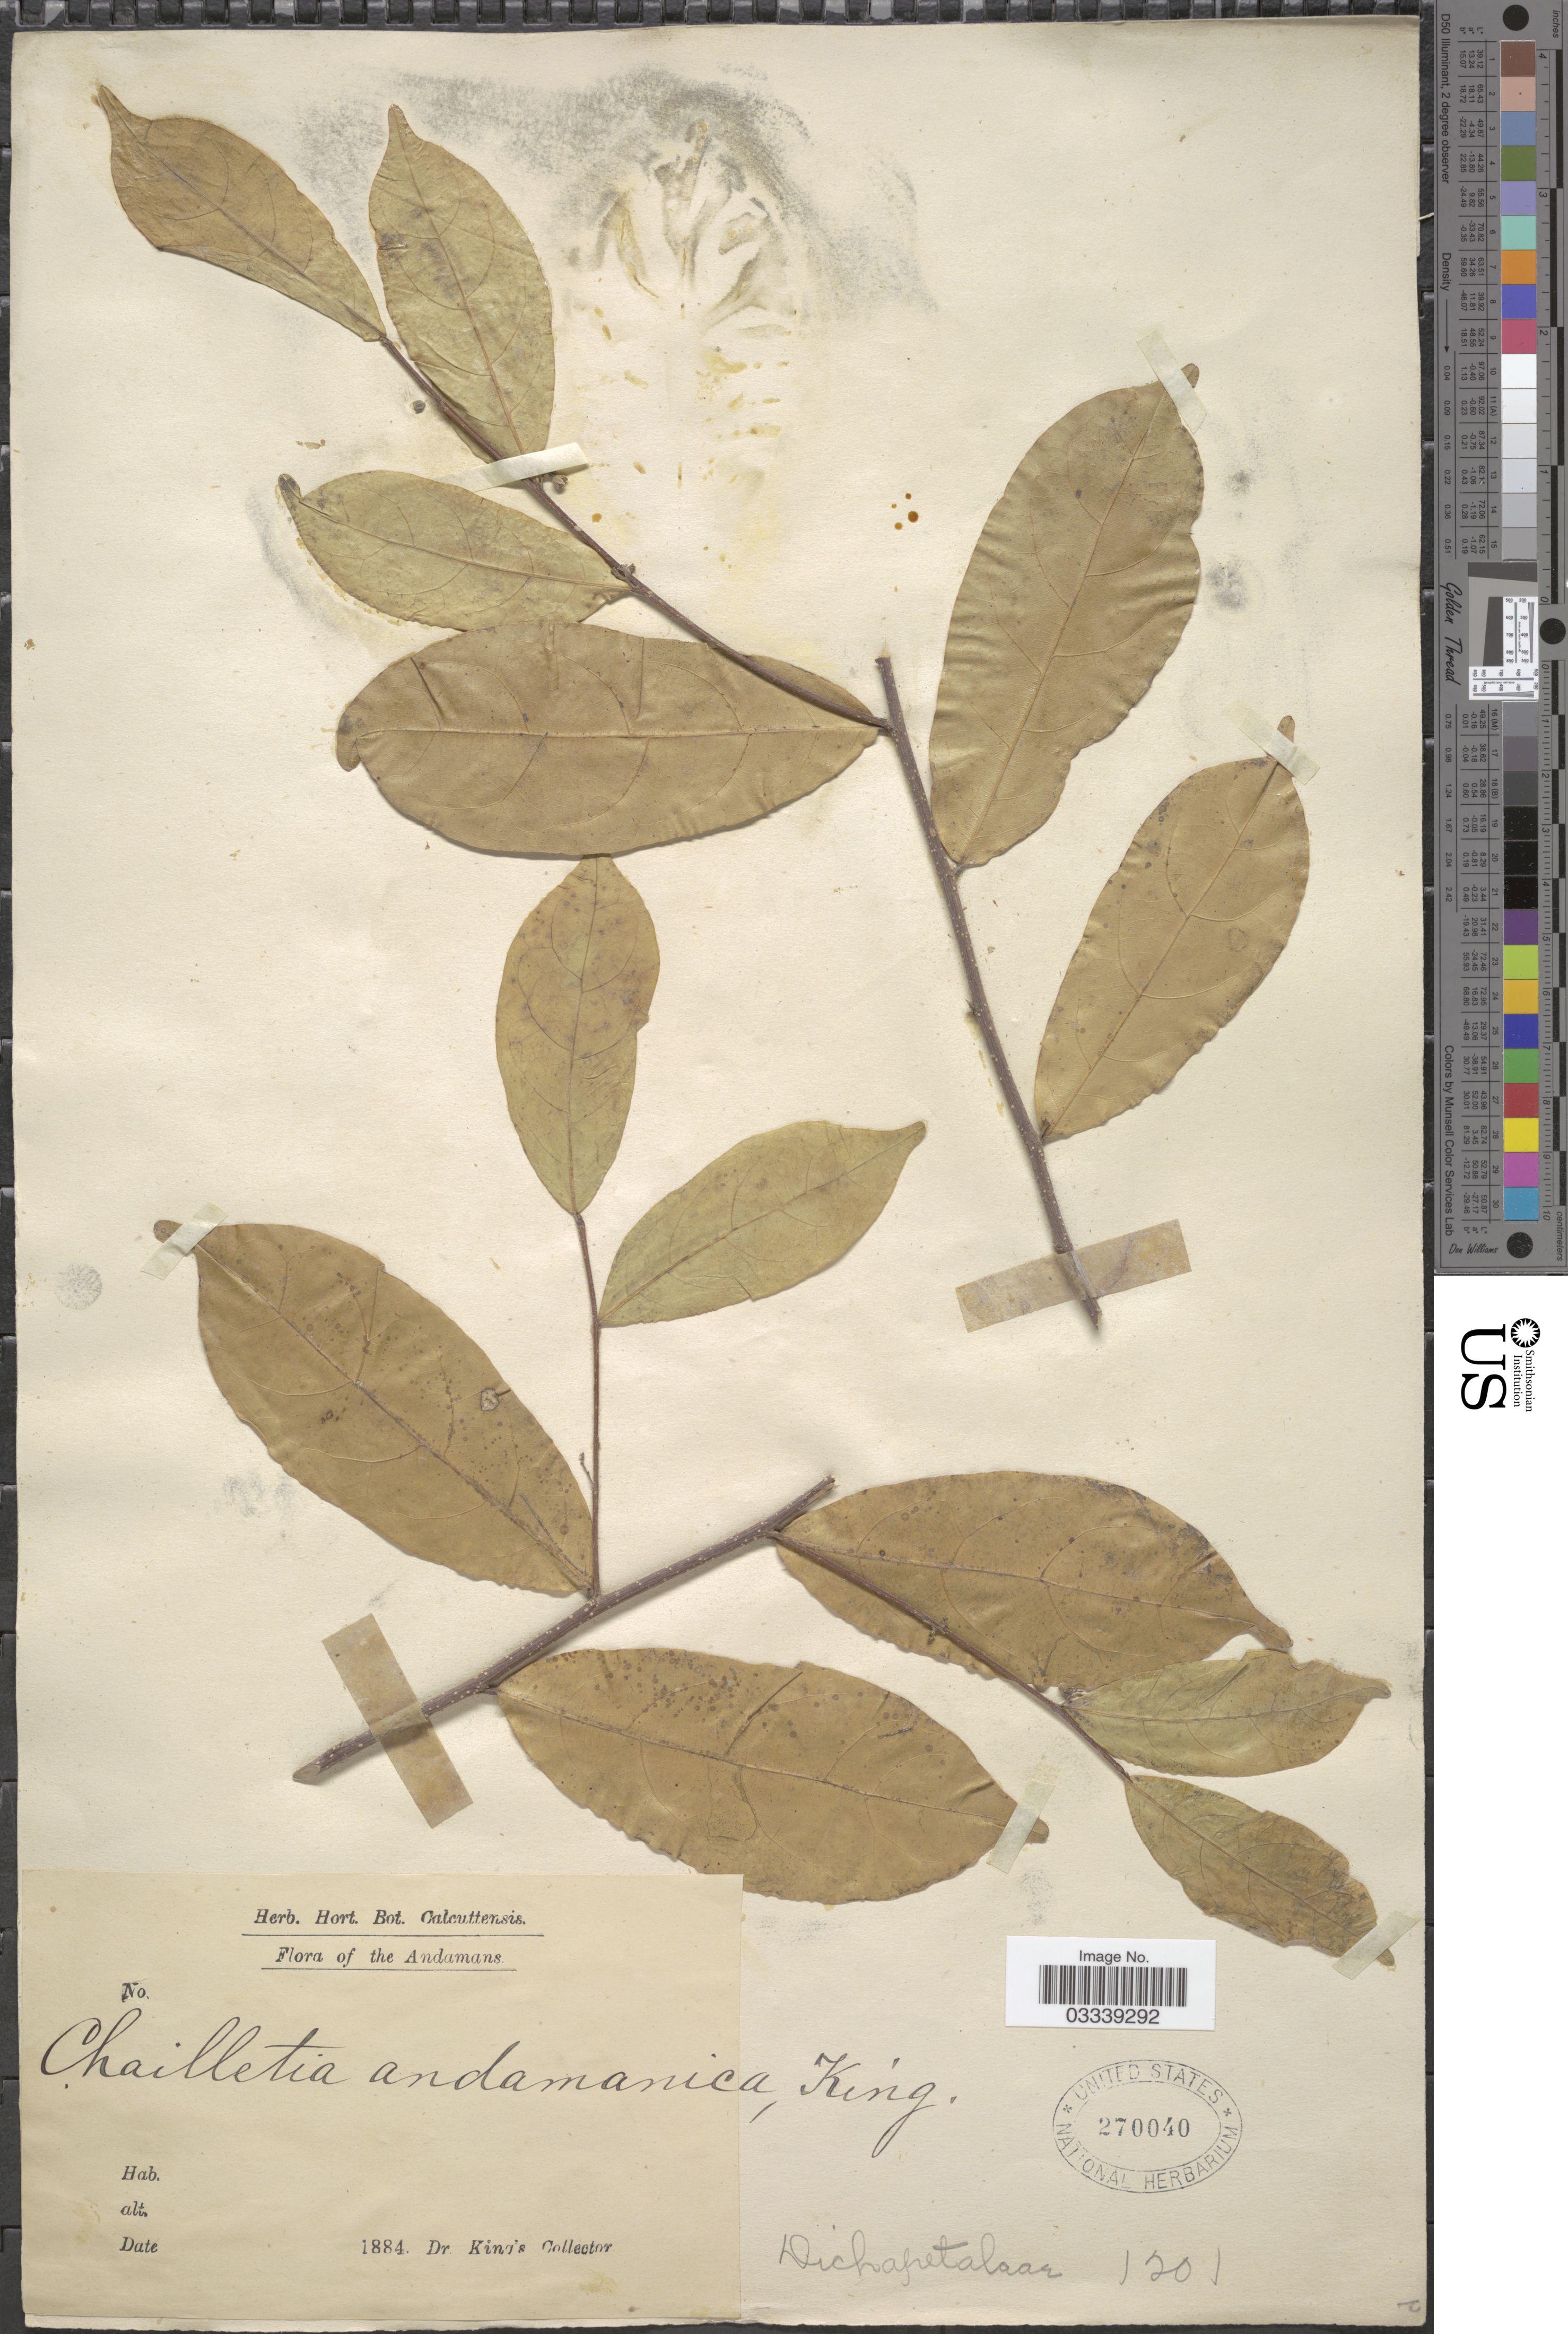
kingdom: Plantae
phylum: Tracheophyta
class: Magnoliopsida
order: Malpighiales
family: Dichapetalaceae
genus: Dichapetalum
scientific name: Dichapetalum andamanicum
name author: (King) Engl.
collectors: Dr. King's collector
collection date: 1884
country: India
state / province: Andaman and Nicobar Islands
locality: Andamans.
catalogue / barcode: US 270040